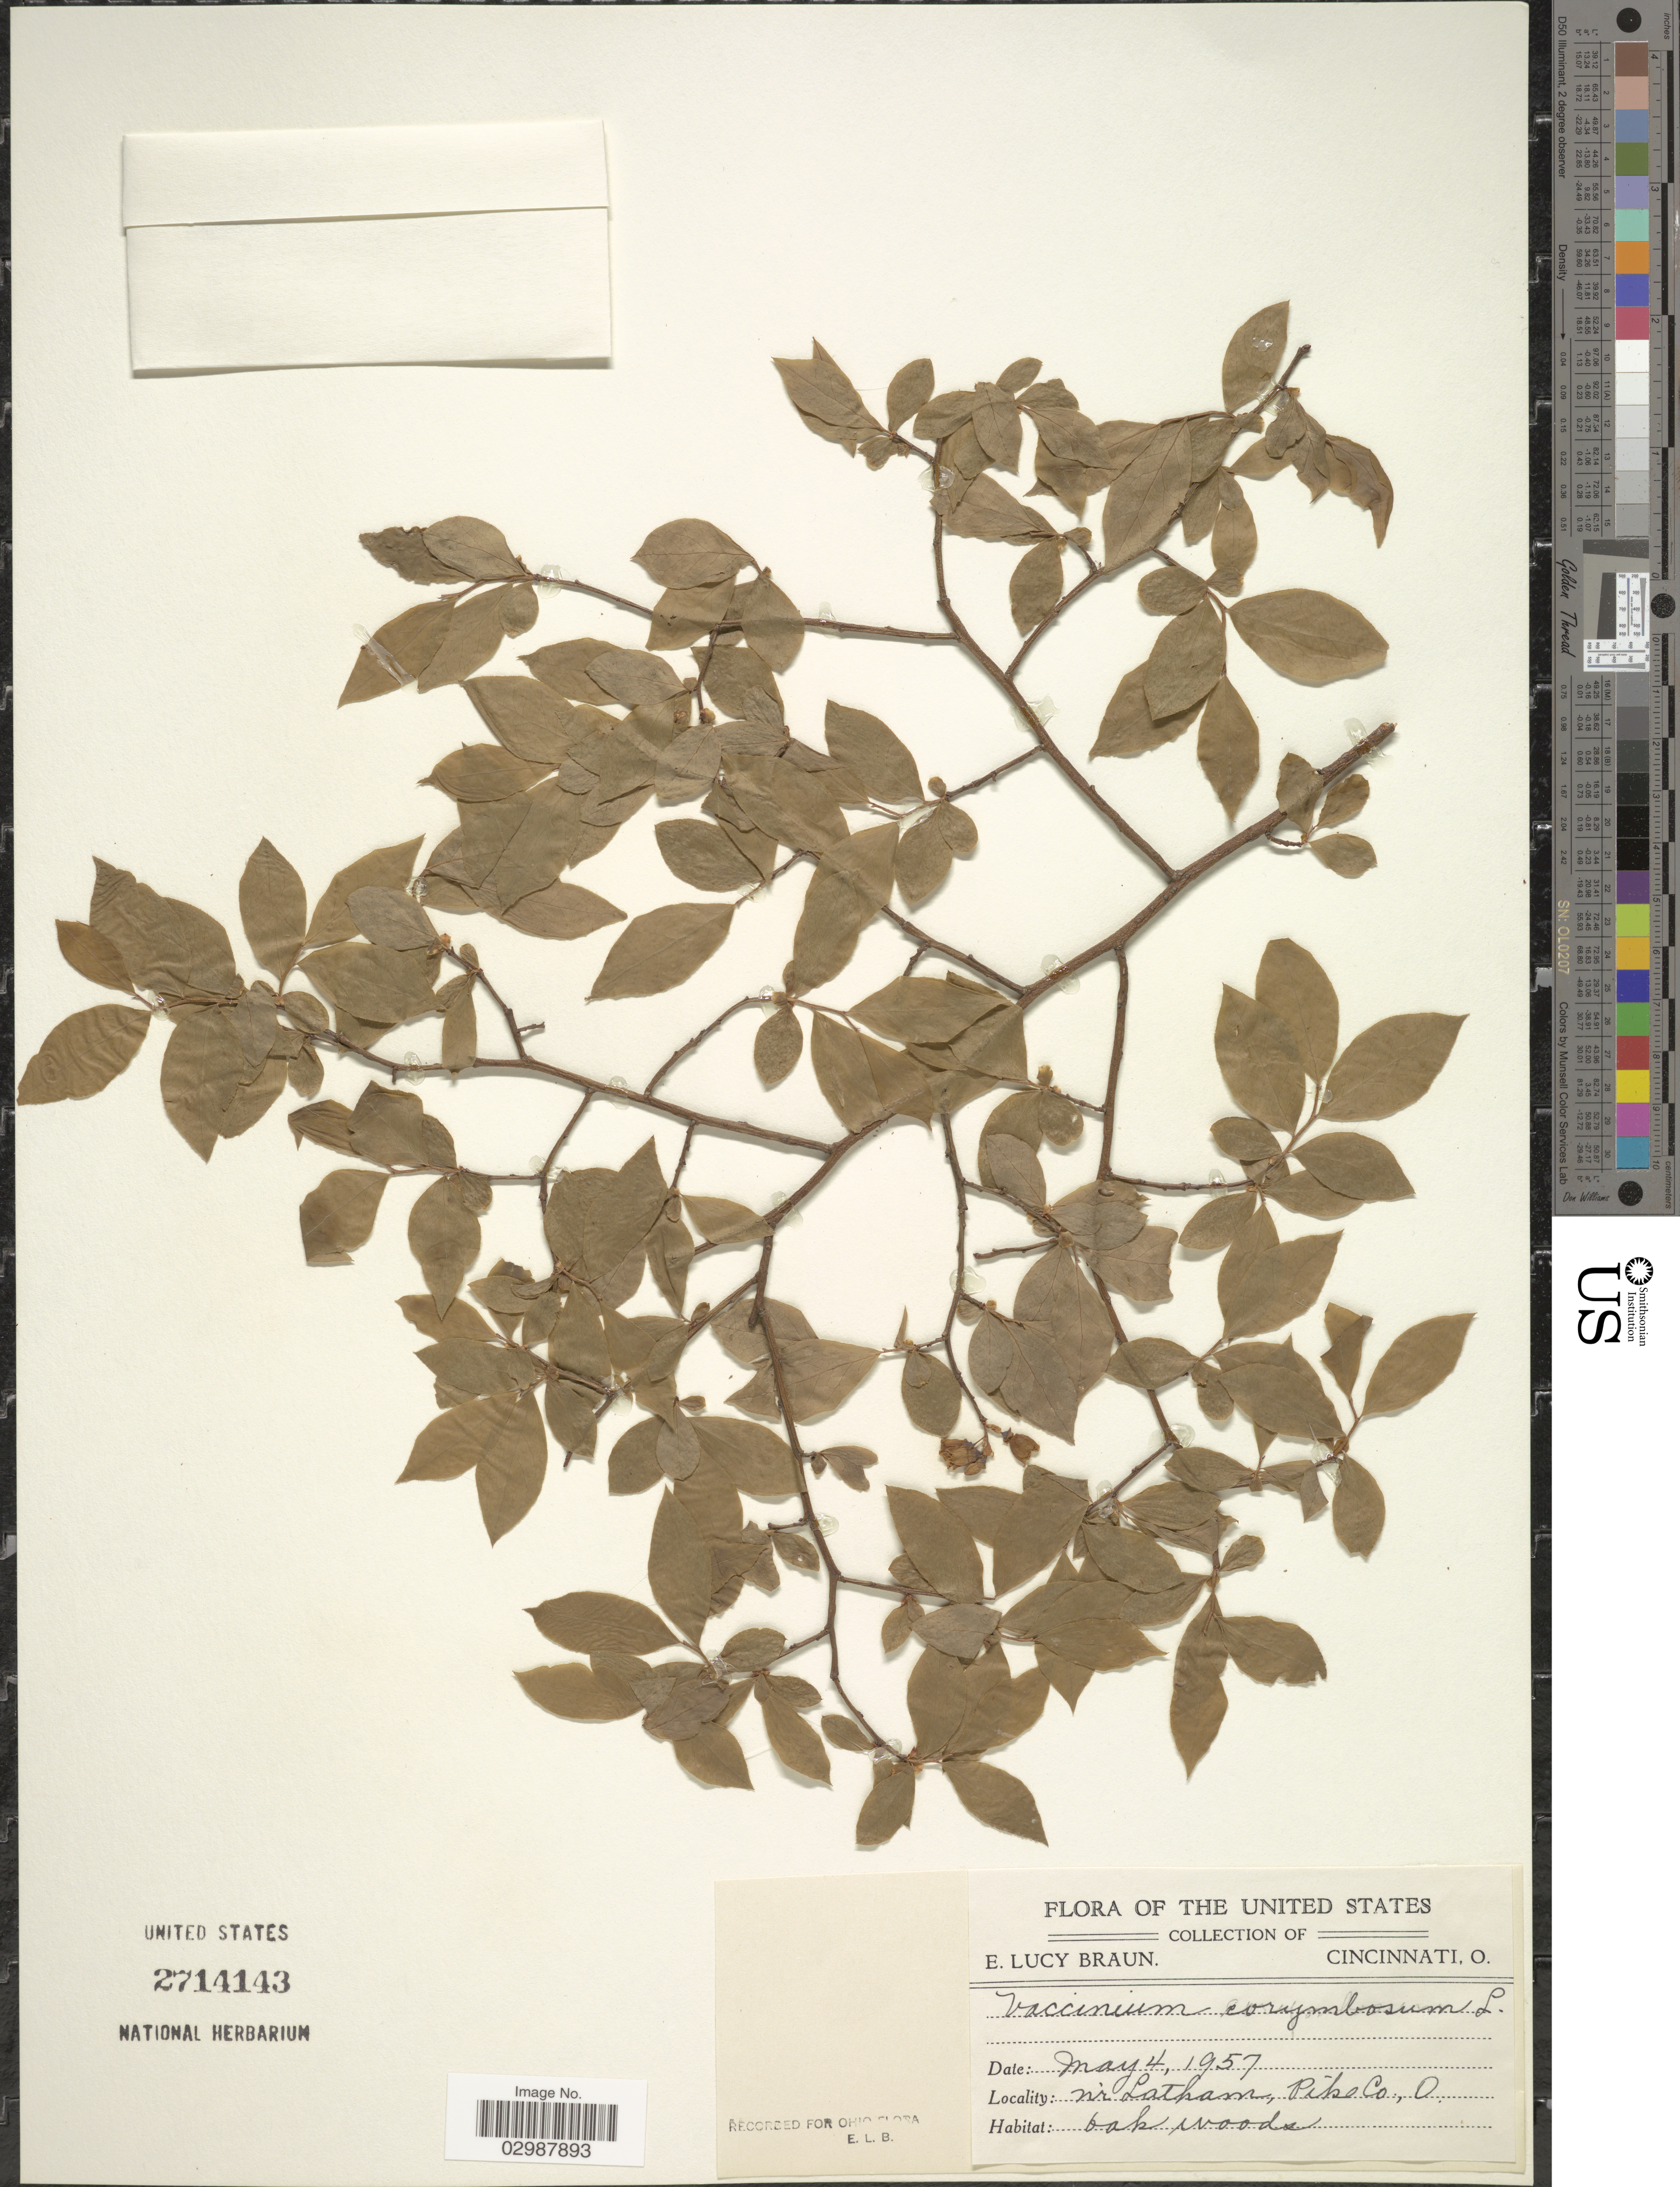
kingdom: Plantae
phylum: Tracheophyta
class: Magnoliopsida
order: Ericales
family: Ericaceae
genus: Vaccinium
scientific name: Vaccinium corymbosum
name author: L.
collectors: E. L. Braun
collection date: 1957-05-04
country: United States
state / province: Ohio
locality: Nr Latham, Pike Co.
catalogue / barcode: US 2714143